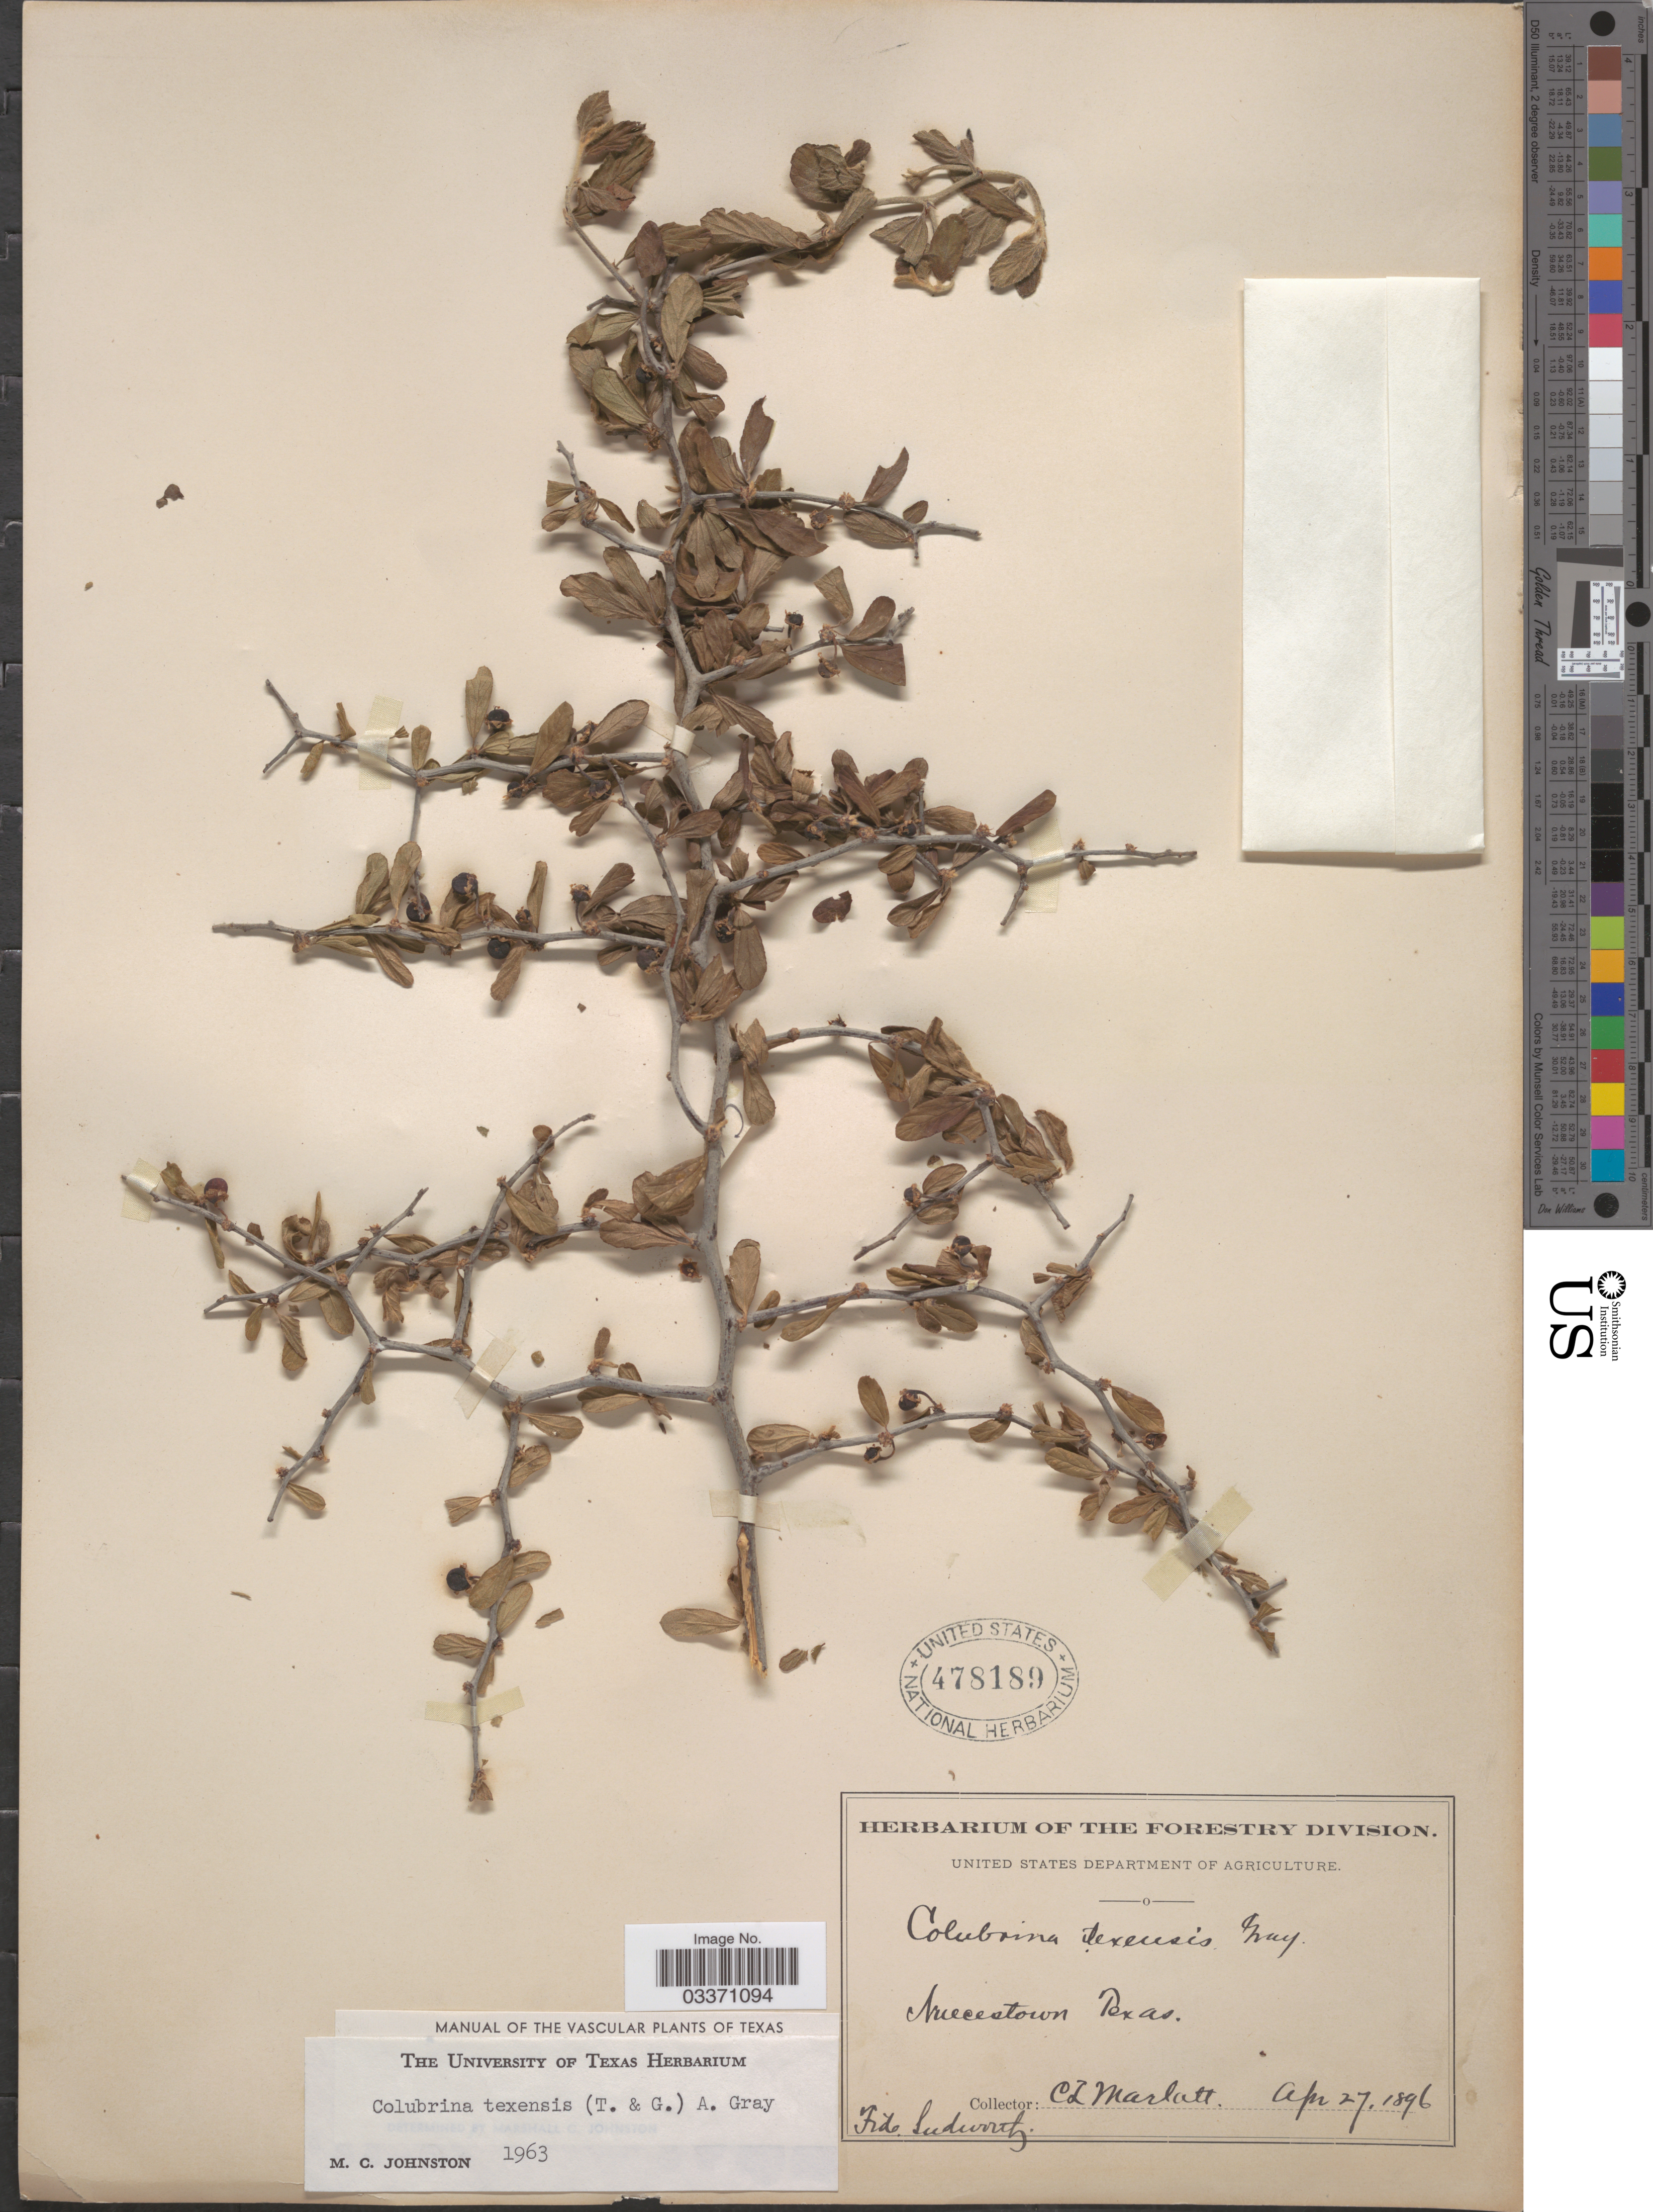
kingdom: Plantae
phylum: Tracheophyta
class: Magnoliopsida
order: Rosales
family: Rhamnaceae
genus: Colubrina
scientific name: Colubrina texensis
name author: (Torr. & A. Gray) A. Gray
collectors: C. Marlatt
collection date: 1896-04-27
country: United States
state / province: Texas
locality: Nuecestown.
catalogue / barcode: US 478189